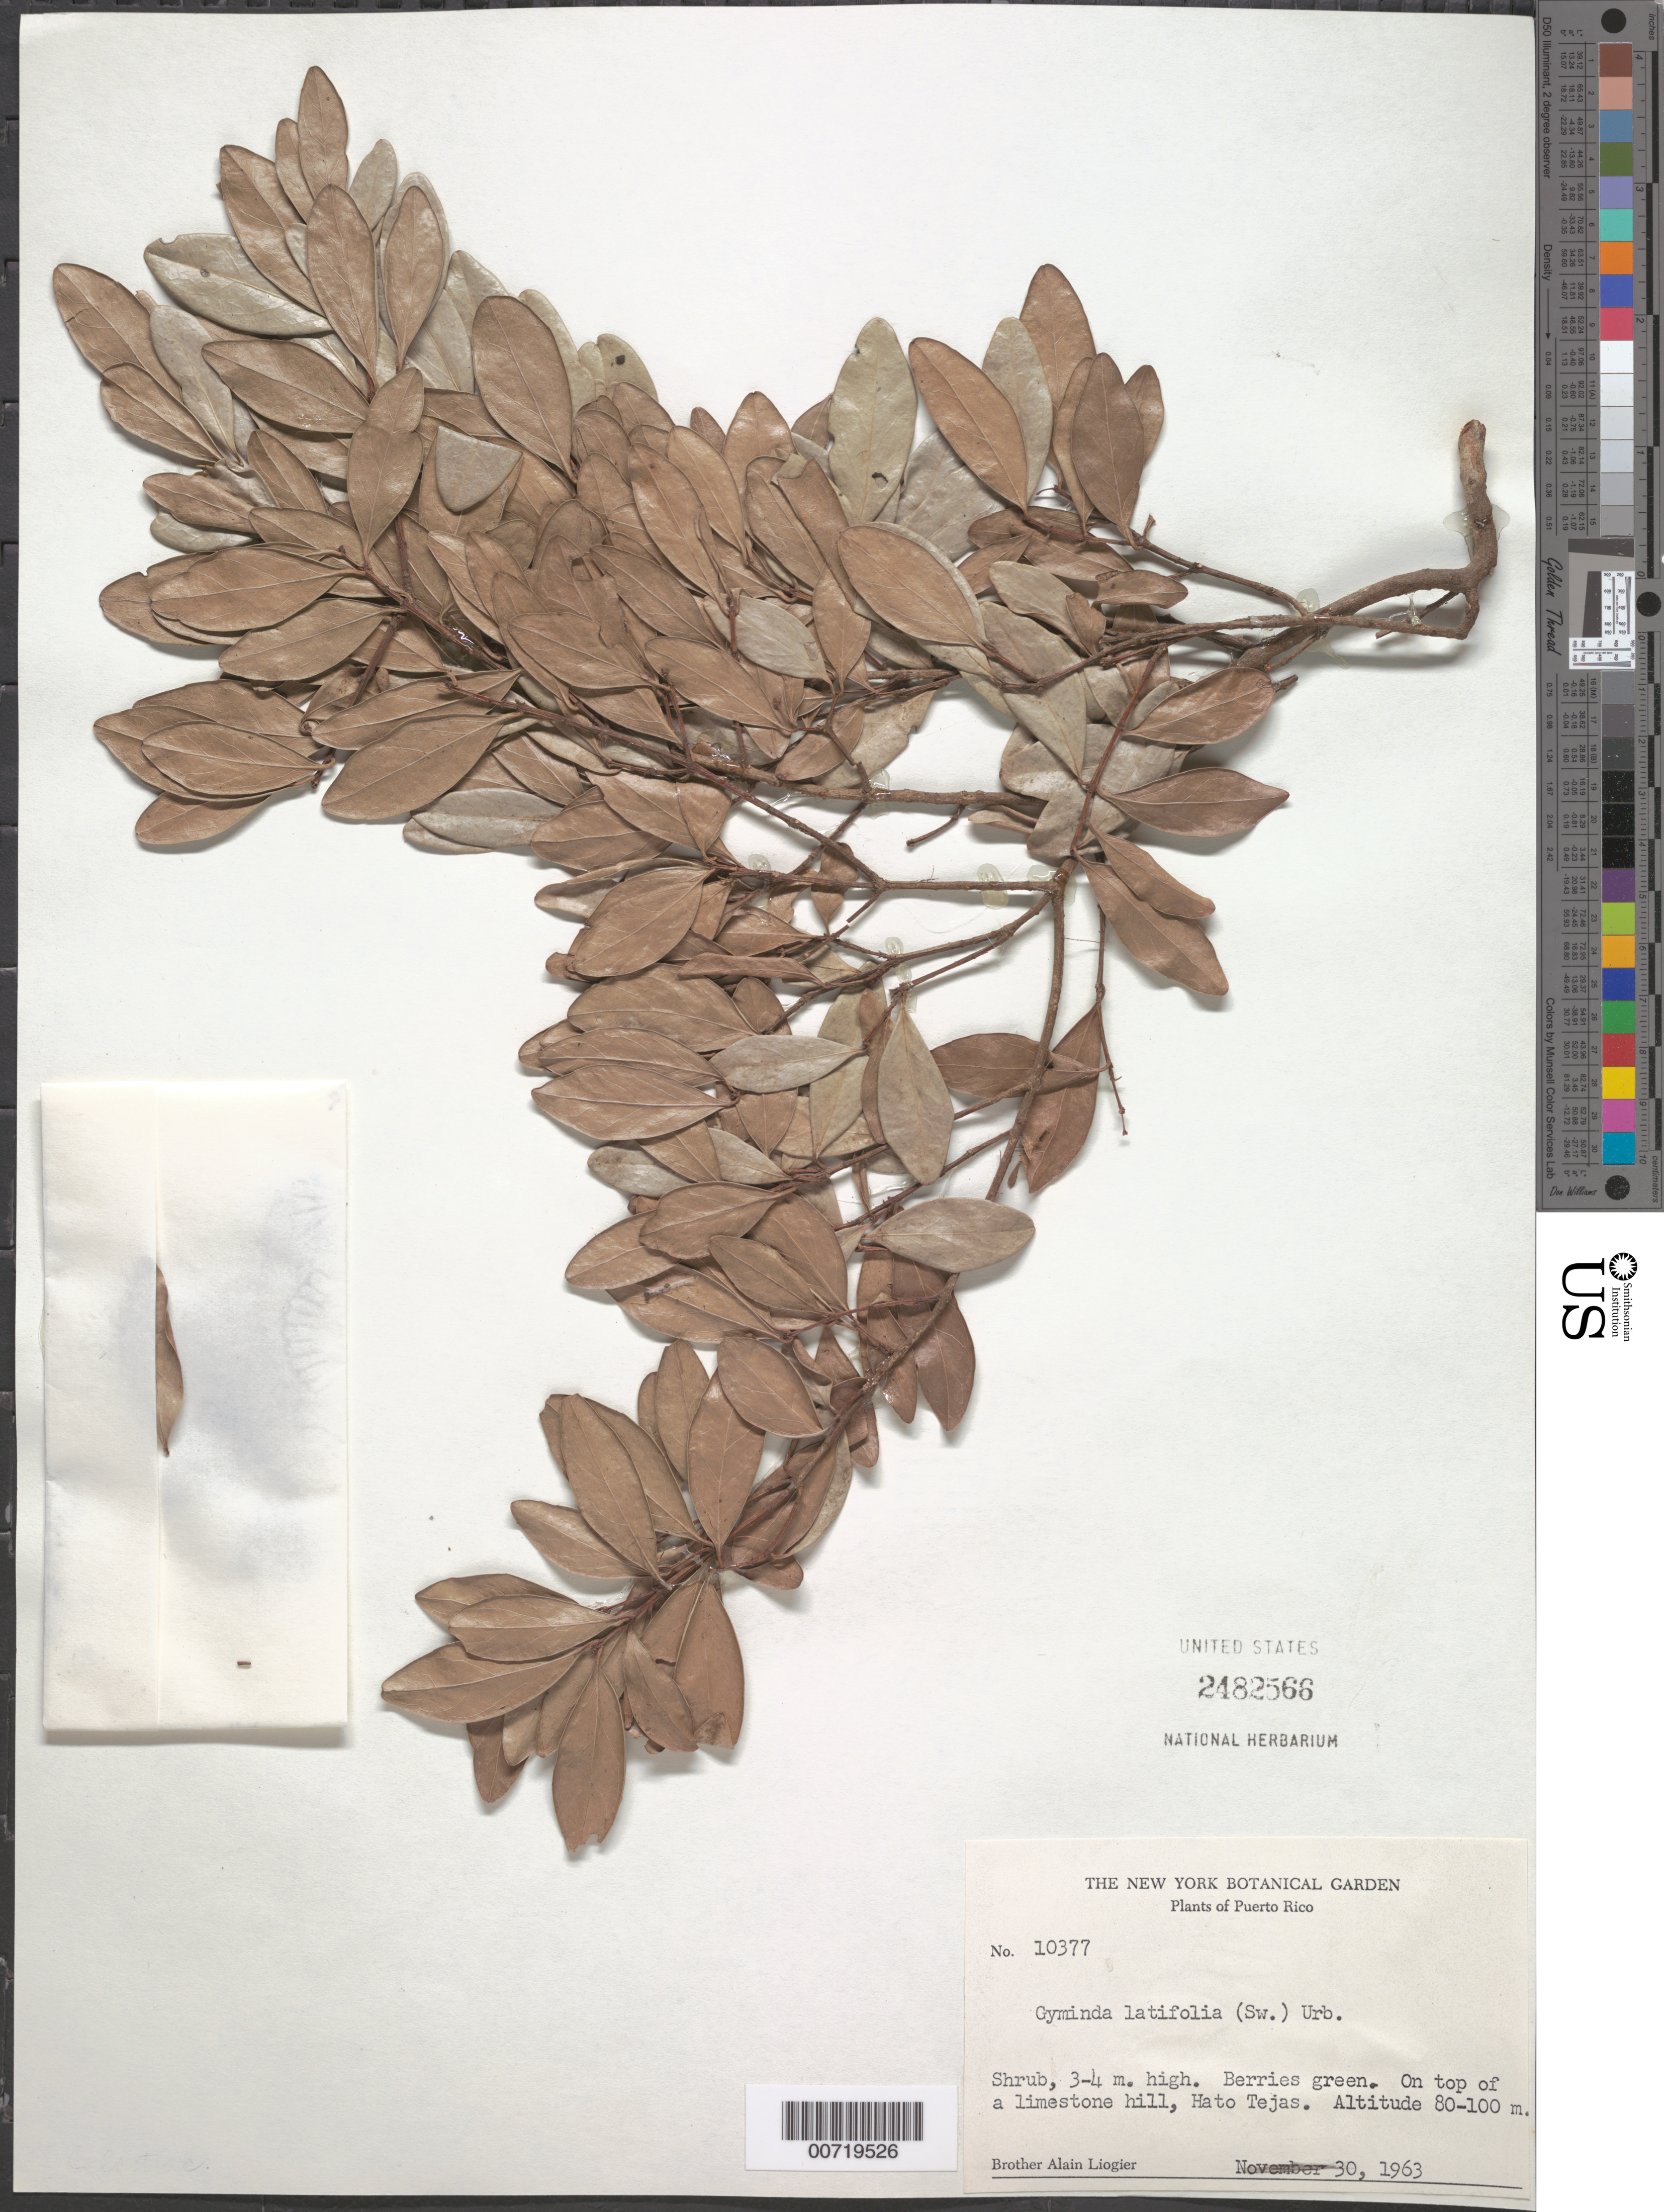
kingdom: Plantae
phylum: Tracheophyta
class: Magnoliopsida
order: Celastrales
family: Celastraceae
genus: Gyminda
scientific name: Gyminda latifolia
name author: (Sw.) Urb.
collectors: A. H. Liogier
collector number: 10377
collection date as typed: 30 Nov 1963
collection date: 1963-11-30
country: Puerto Rico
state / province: Bayamón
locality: Hato Tejas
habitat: Top of limestone hill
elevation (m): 80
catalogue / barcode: US 2482566